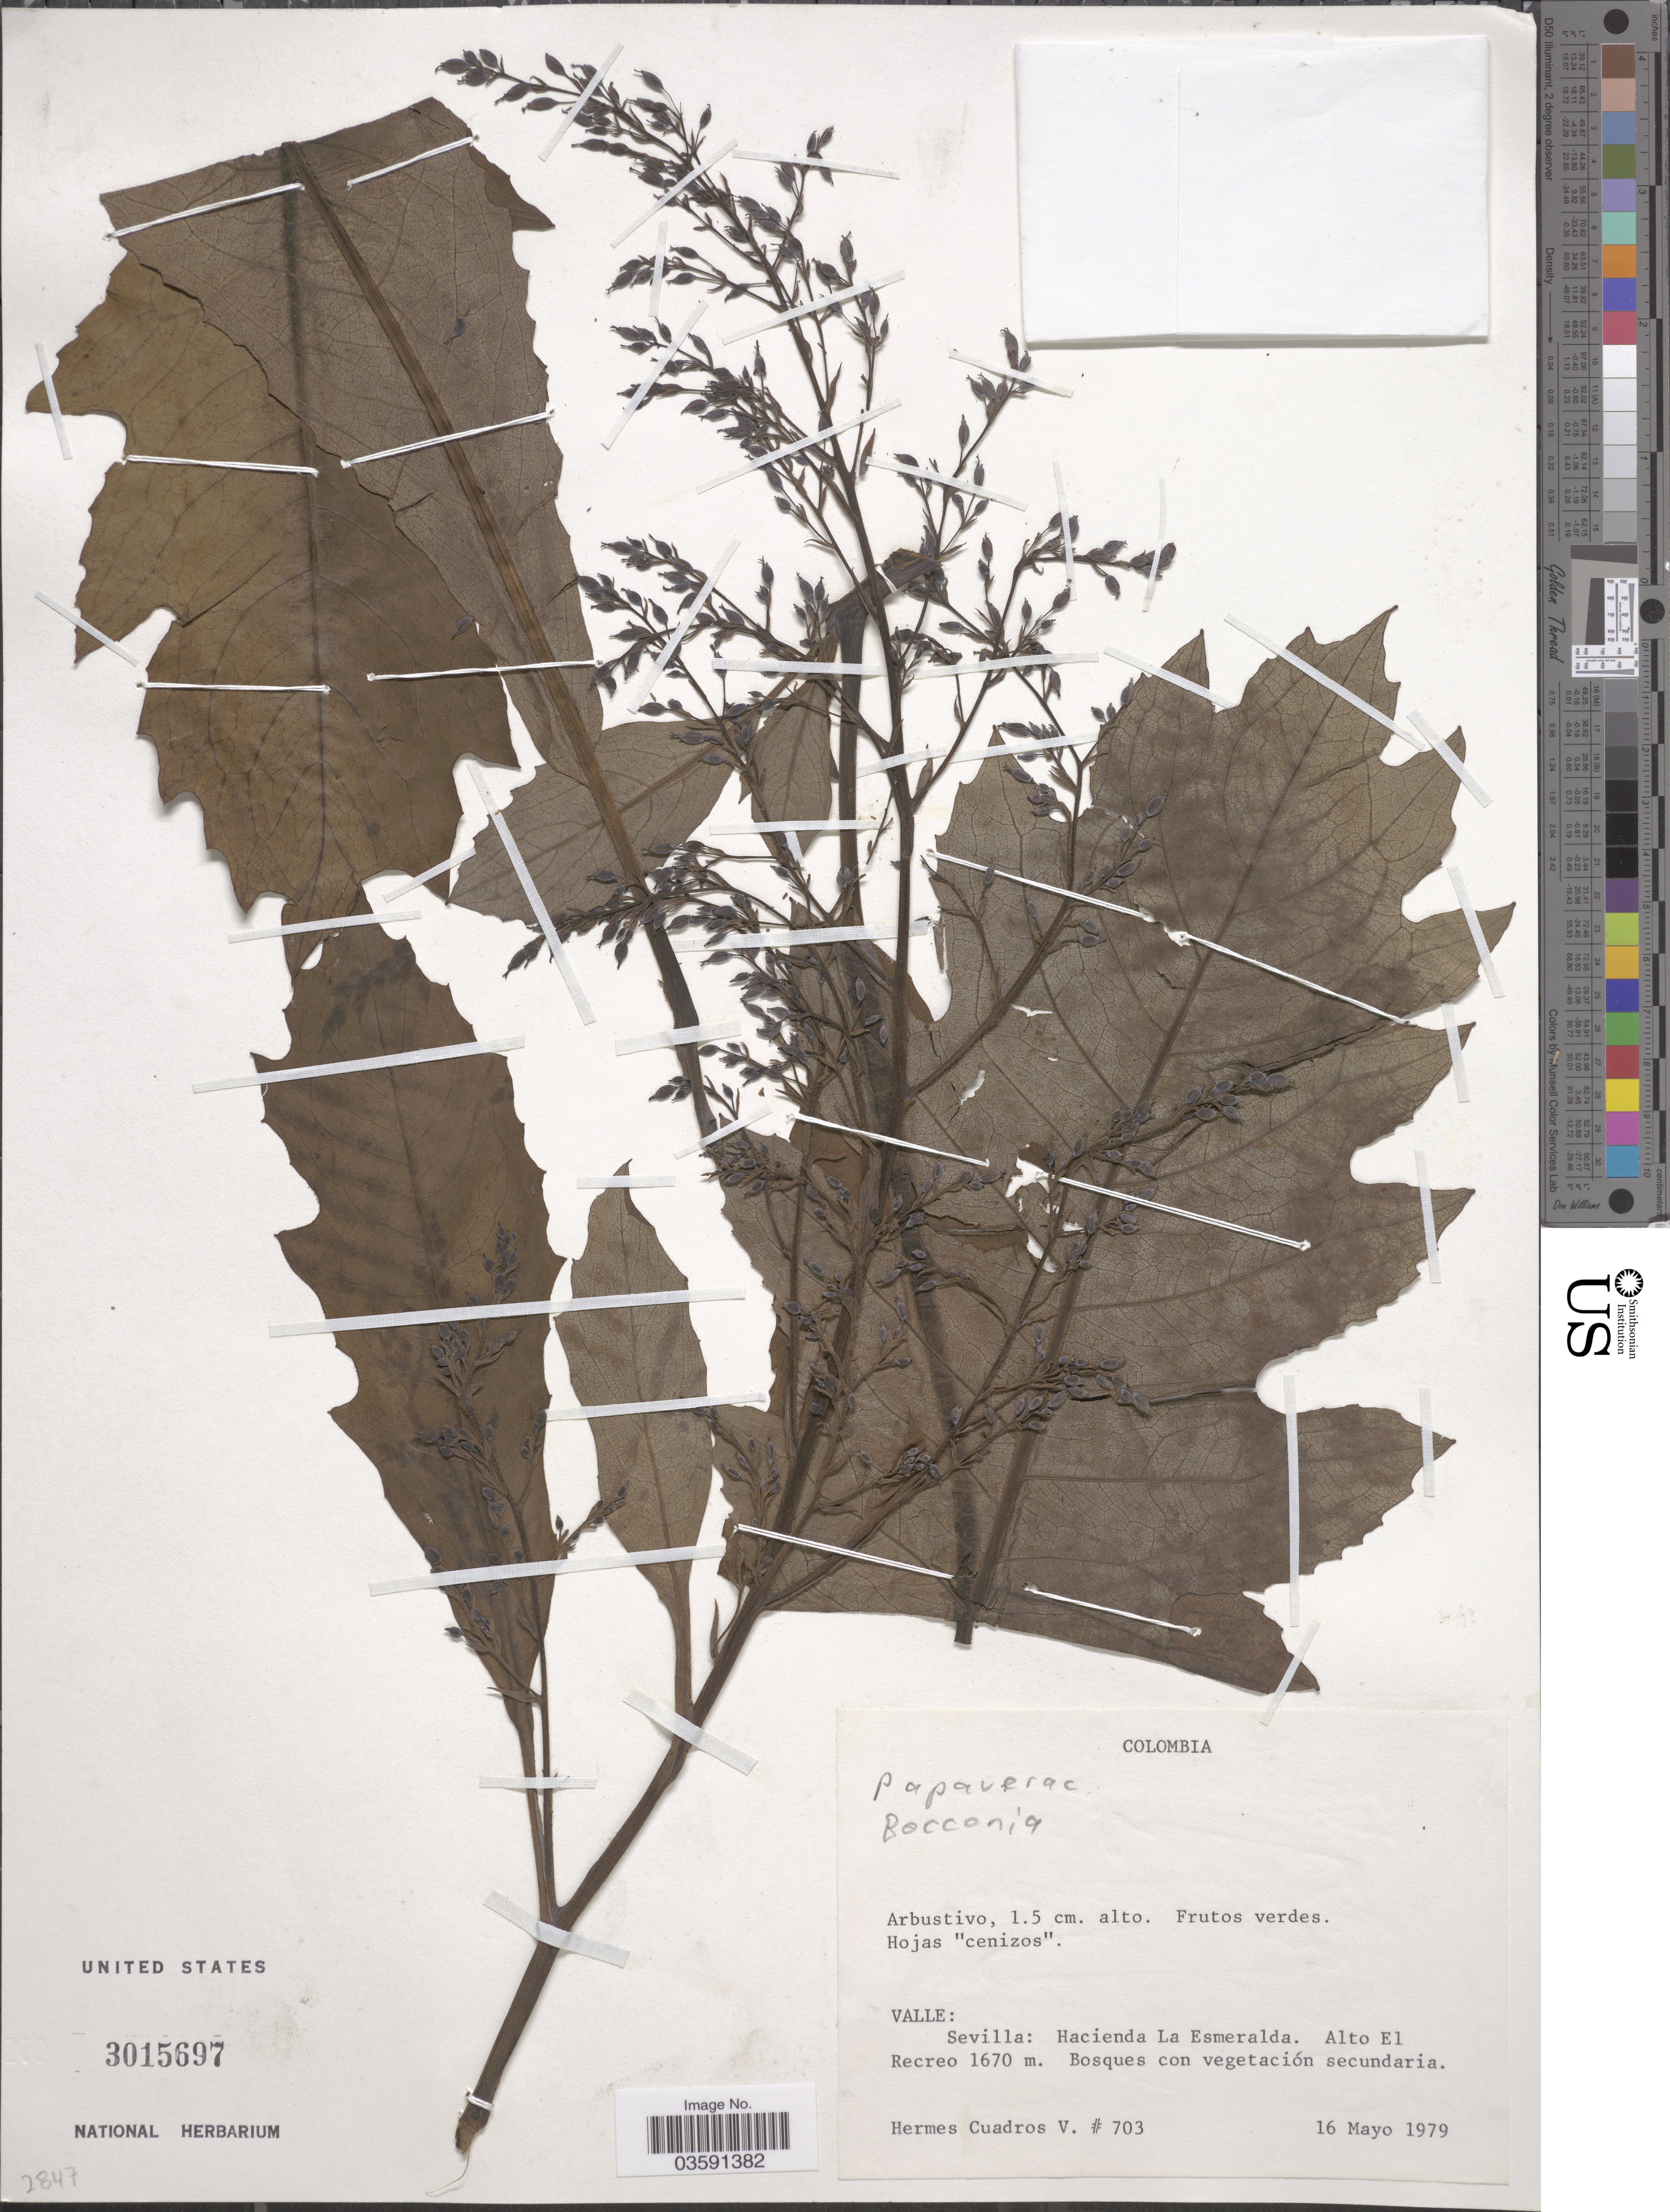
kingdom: Plantae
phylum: Tracheophyta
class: Magnoliopsida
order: Ranunculales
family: Papaveraceae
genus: Bocconia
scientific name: Bocconia sp.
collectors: H. Cuadros V.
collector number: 703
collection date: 1979-05-16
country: Colombia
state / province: Valle del Cauca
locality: Valle: Sevilla: Hacienda La Esmeralda. Alto El Recreo.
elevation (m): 1670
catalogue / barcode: US 3015697